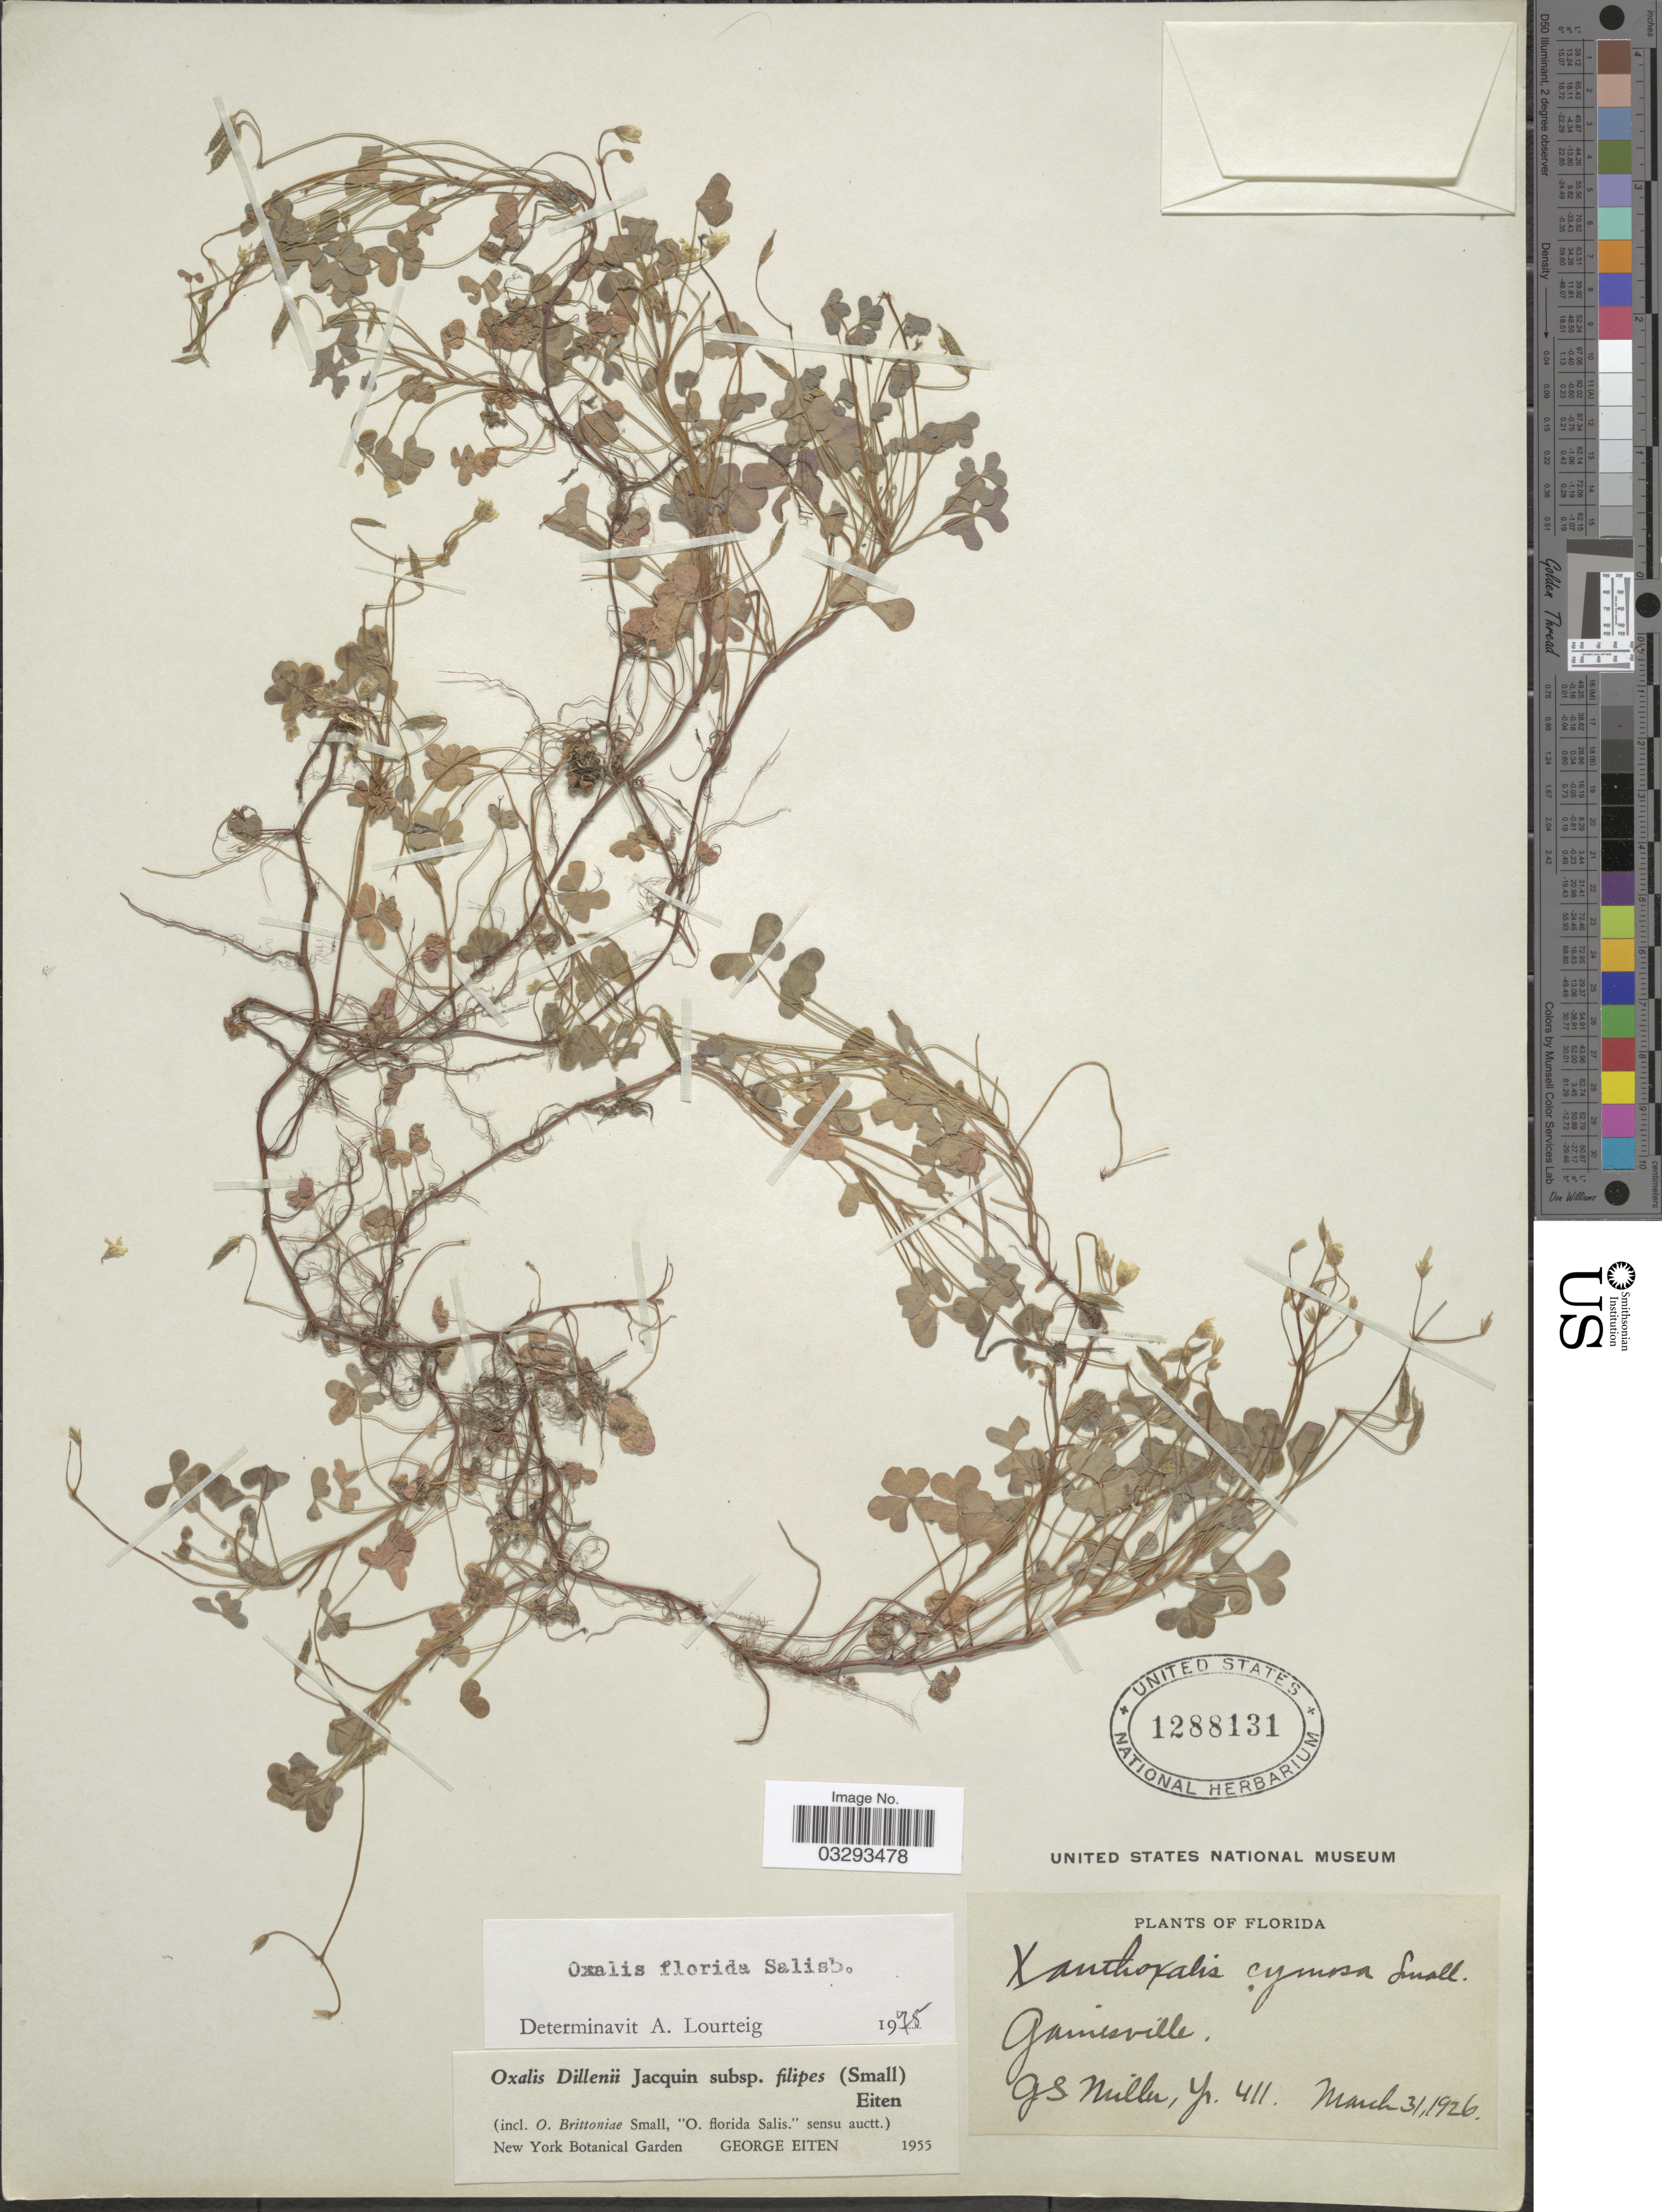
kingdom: Plantae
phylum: Tracheophyta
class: Magnoliopsida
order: Oxalidales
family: Oxalidaceae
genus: Oxalis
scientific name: Oxalis florida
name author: Salisb.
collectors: G. S. Miller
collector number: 411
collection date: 1926-03-31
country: United States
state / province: Florida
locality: Gainesville.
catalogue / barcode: US 1288131